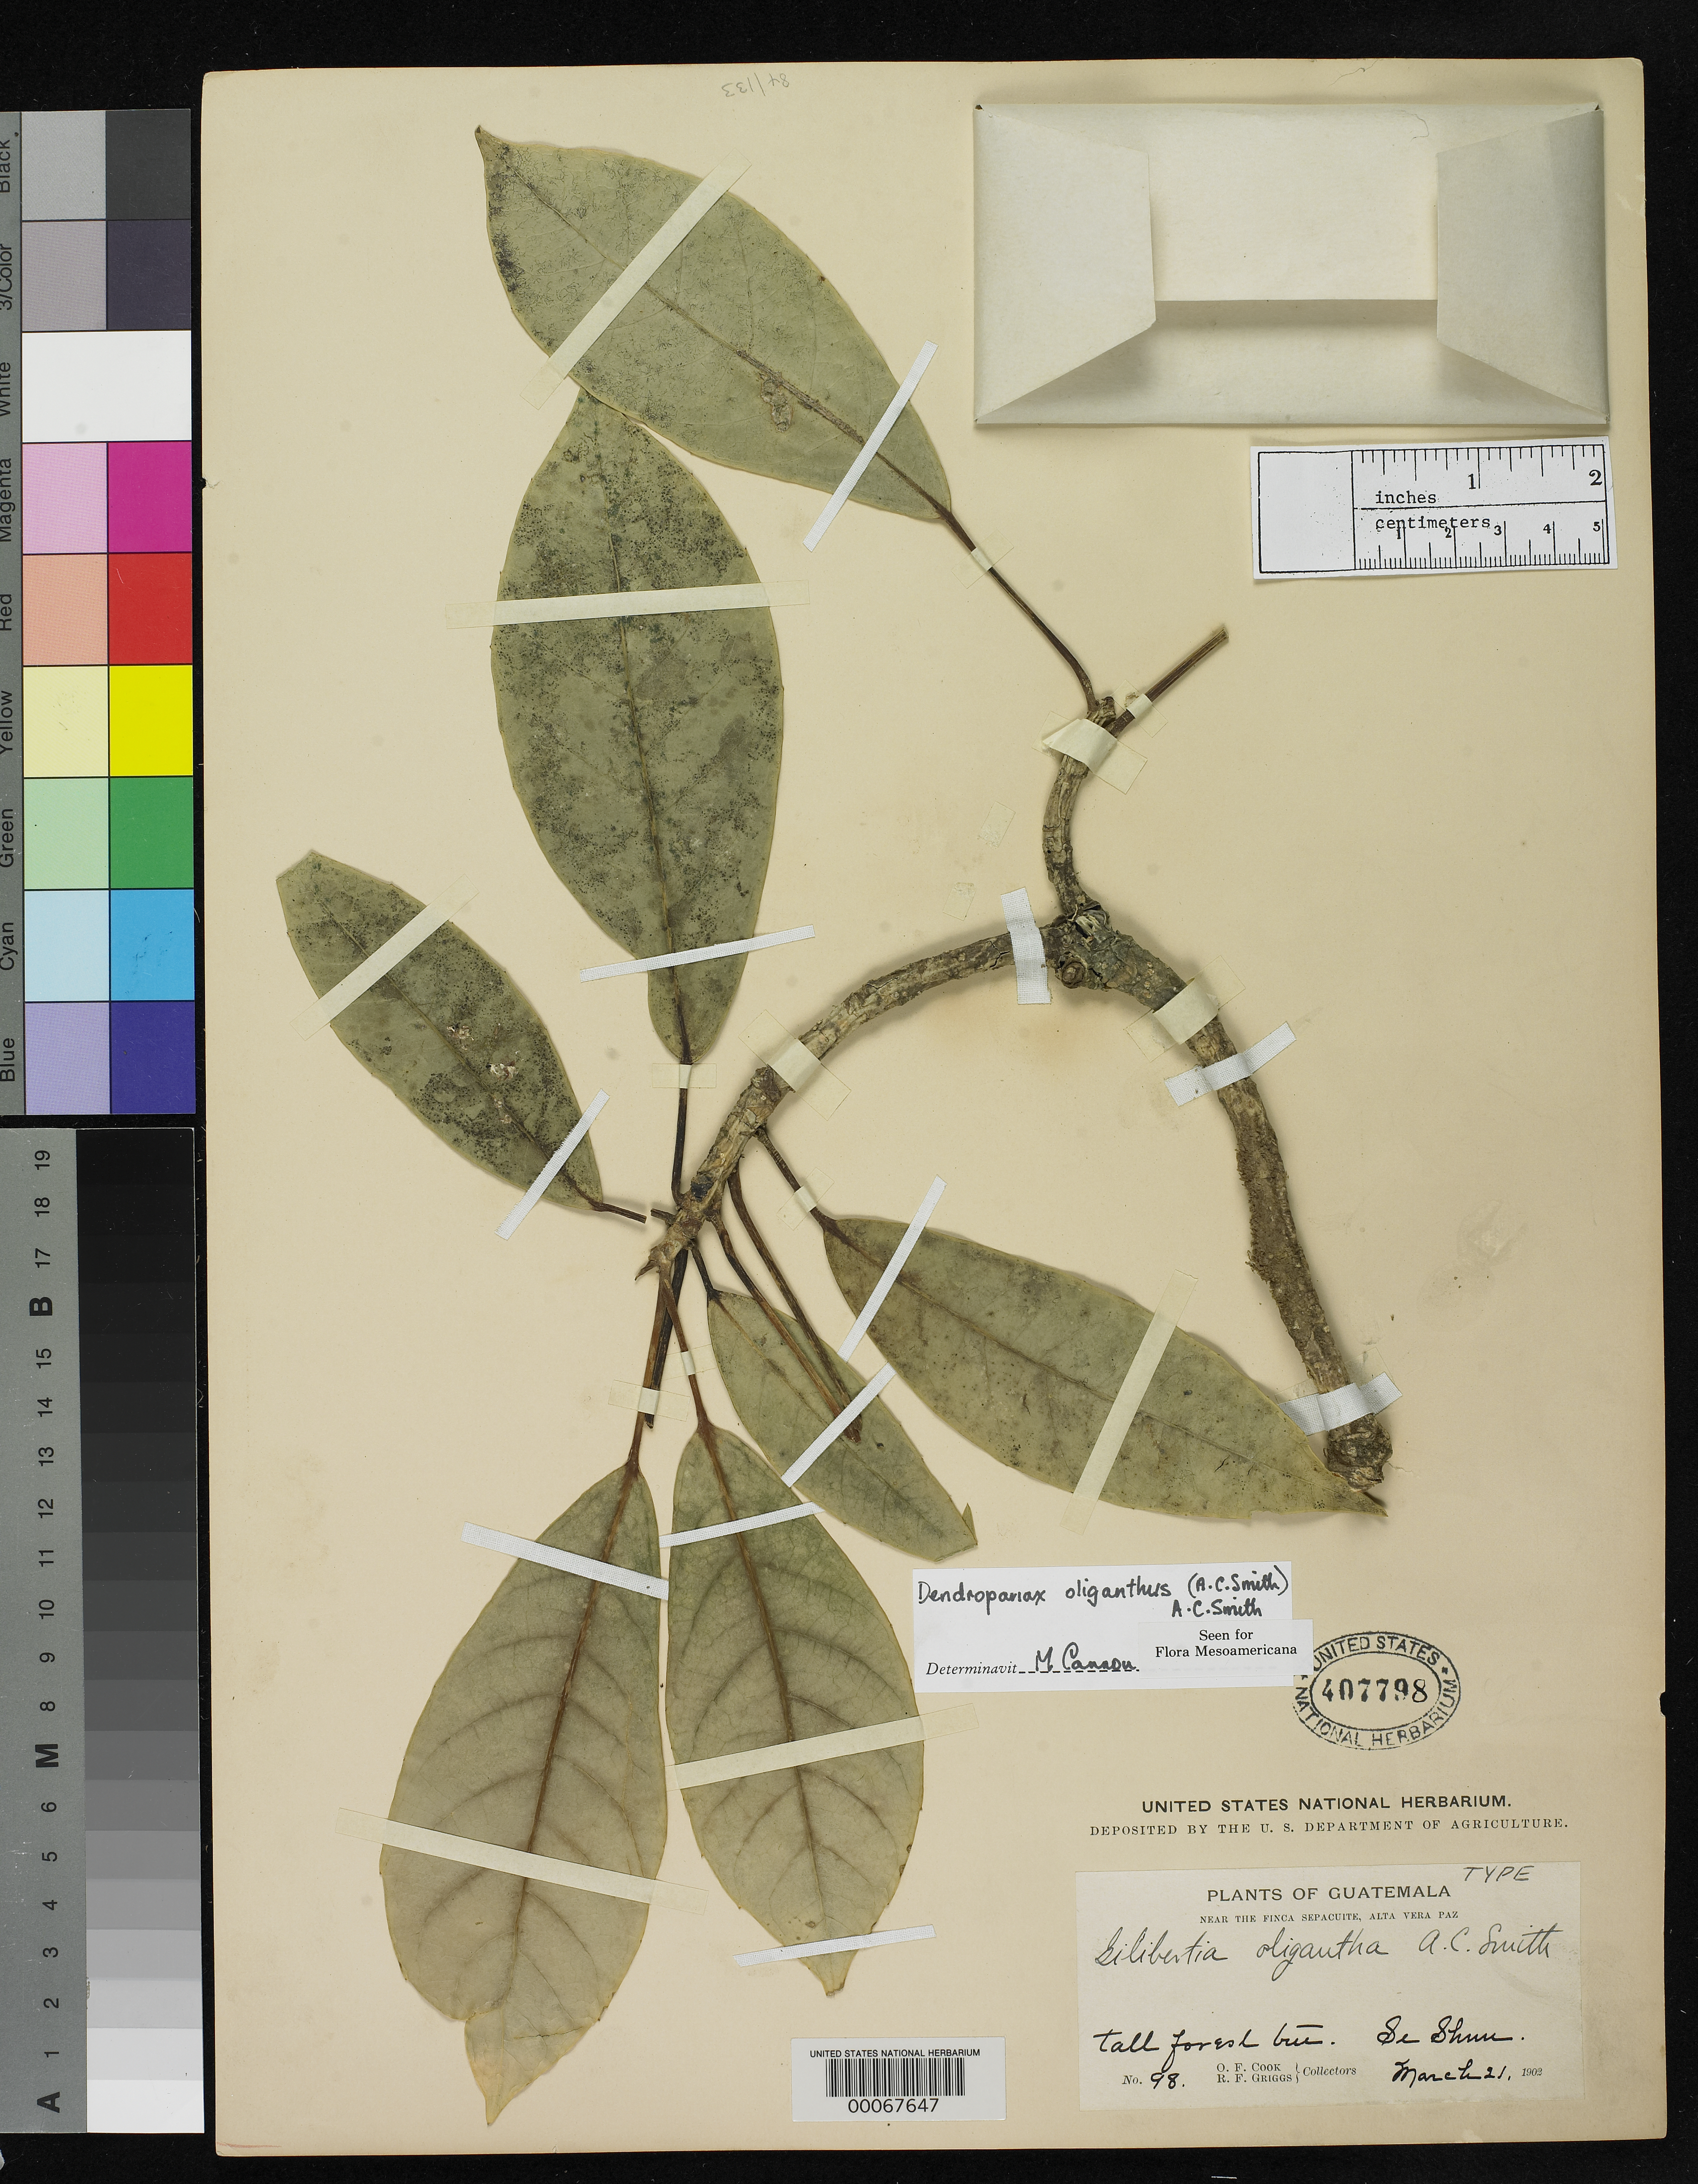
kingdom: Plantae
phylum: Tracheophyta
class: Magnoliopsida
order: Apiales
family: Araliaceae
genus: Gilibertia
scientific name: Gilibertia oligantha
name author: A.C. Sm.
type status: Holotype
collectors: O. F. Cook & R. F. Griggs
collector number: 98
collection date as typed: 21 Mar 1902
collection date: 1902-03-21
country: Guatemala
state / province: Alta Verapaz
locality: Near the Finca Sepacuite.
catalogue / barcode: US 407798